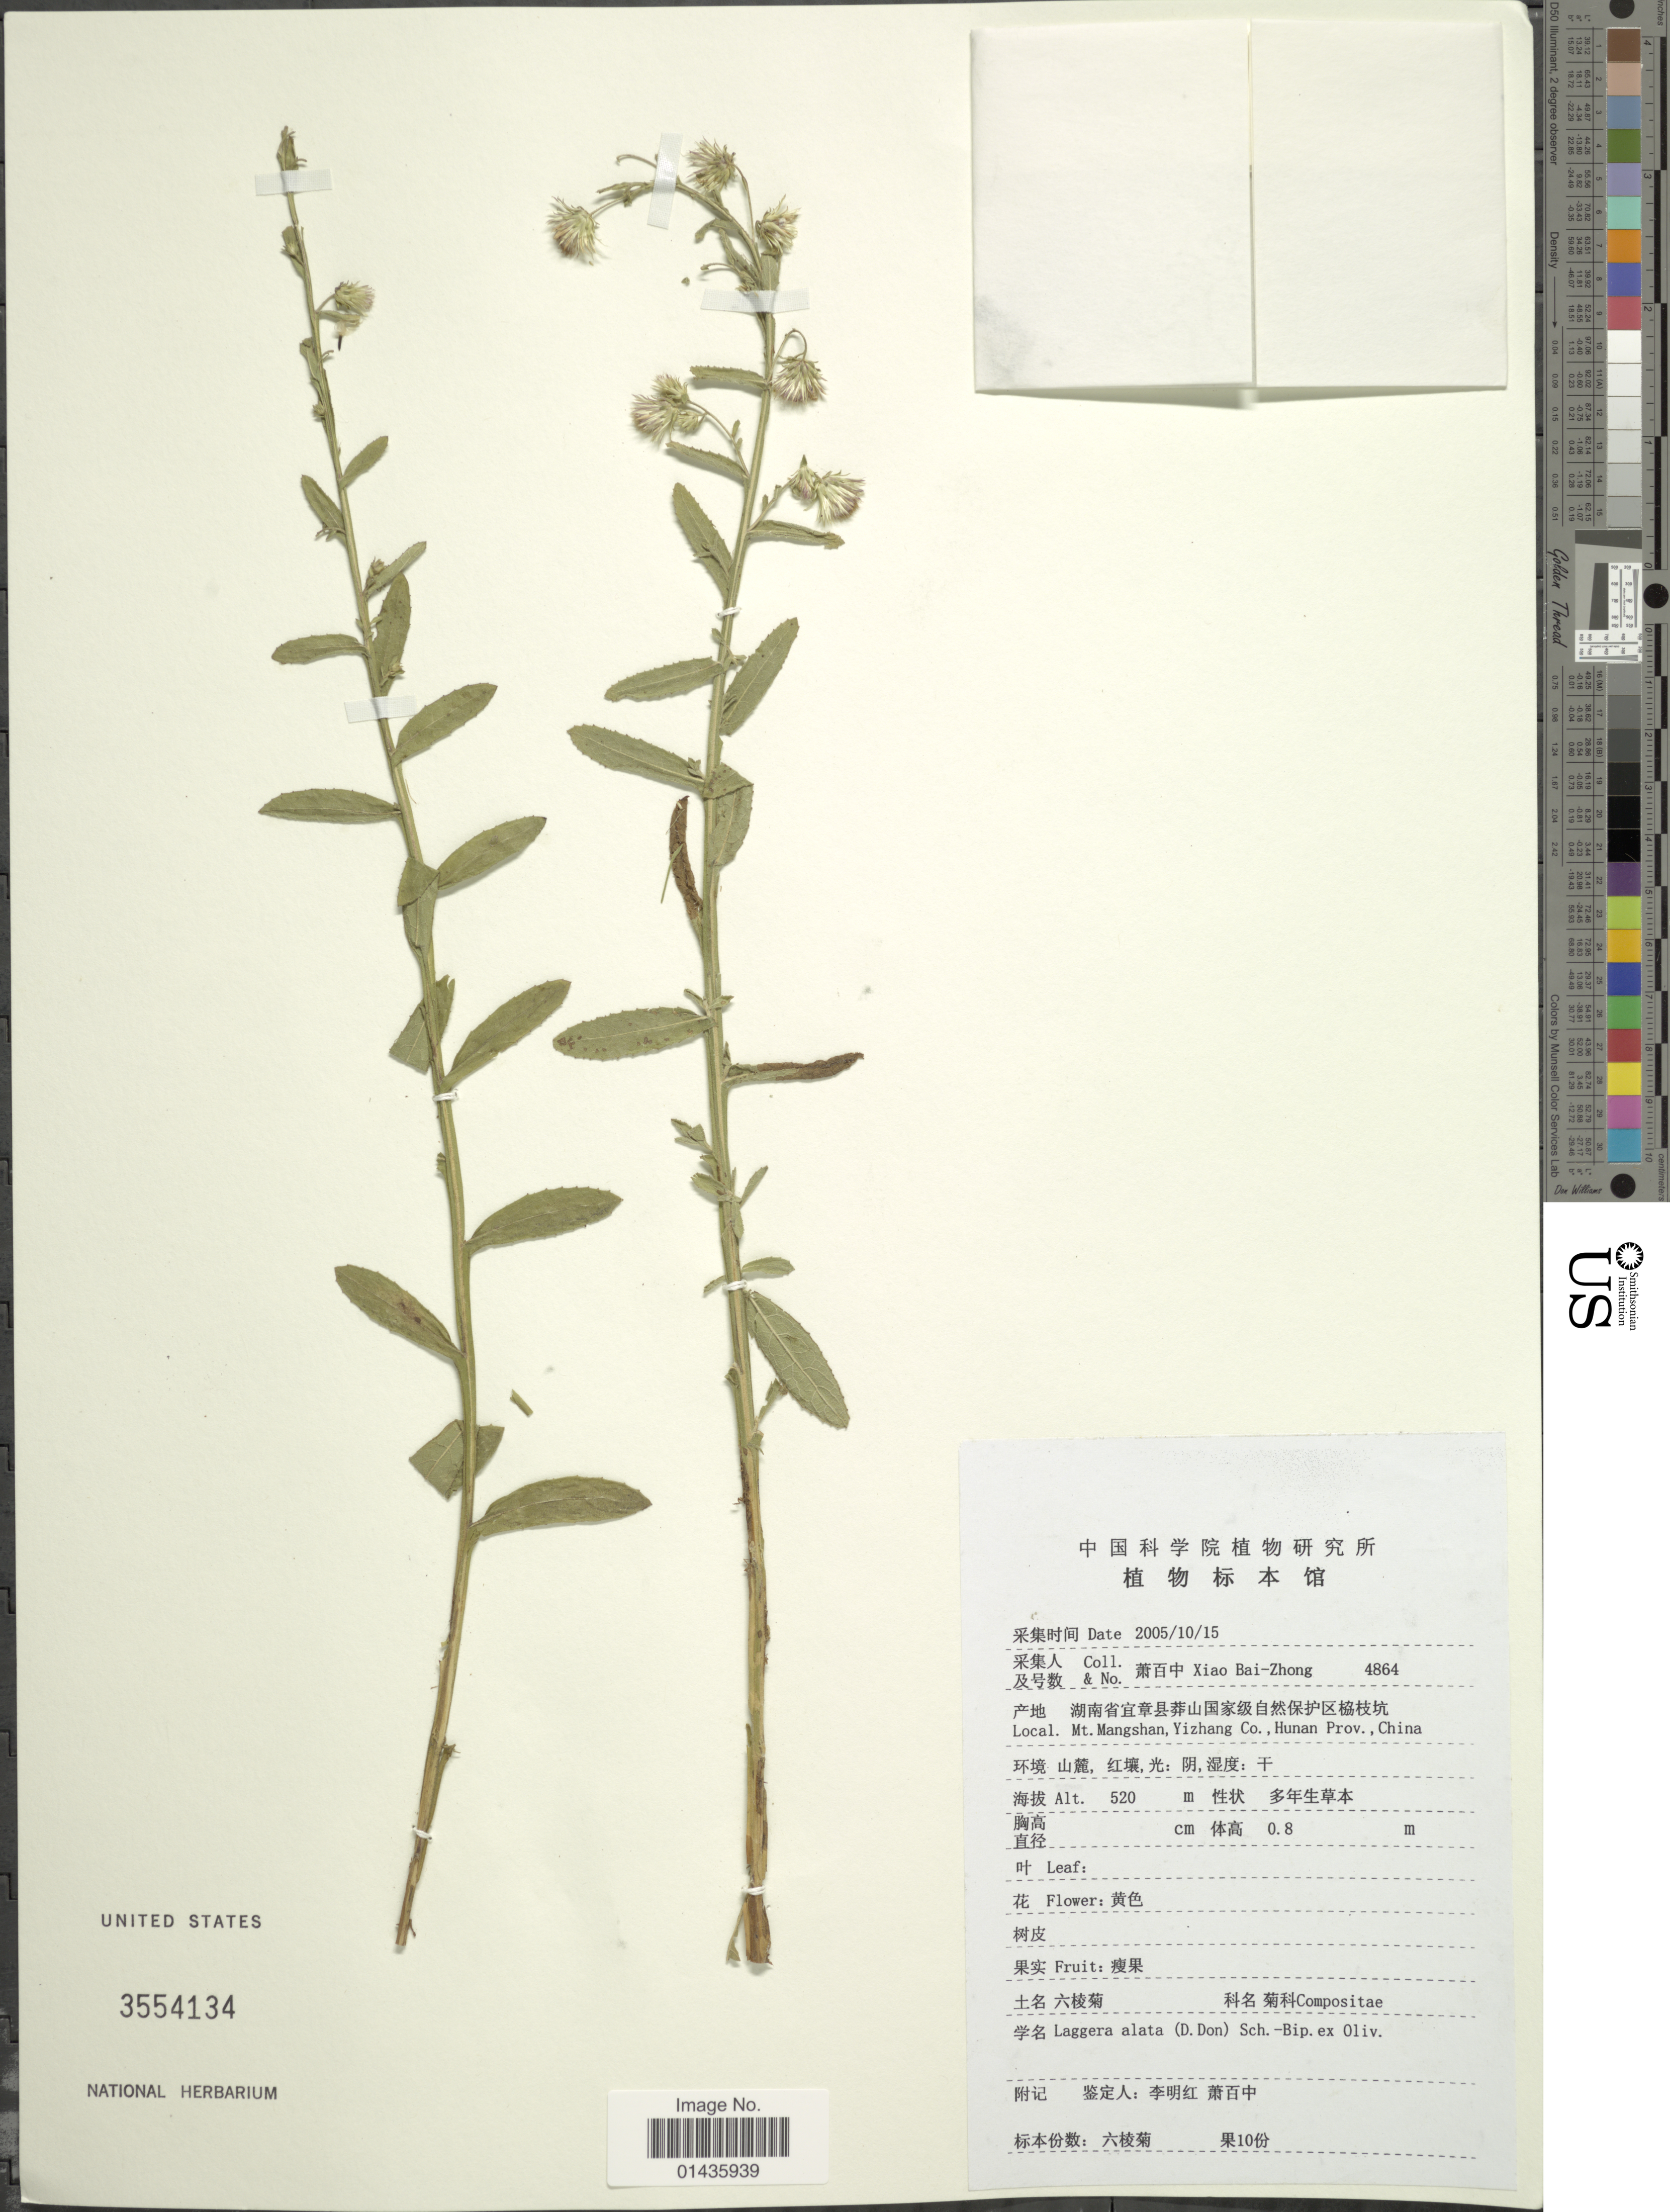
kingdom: Plantae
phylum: Tracheophyta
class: Magnoliopsida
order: Asterales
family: Asteraceae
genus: Laggera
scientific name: Laggera alata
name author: Sch. Bip.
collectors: B. Z. Xiao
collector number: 4864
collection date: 2005-10-15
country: China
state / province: Hunan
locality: Mt. Mangshan, Yizhang Co.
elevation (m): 520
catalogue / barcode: US 3554134